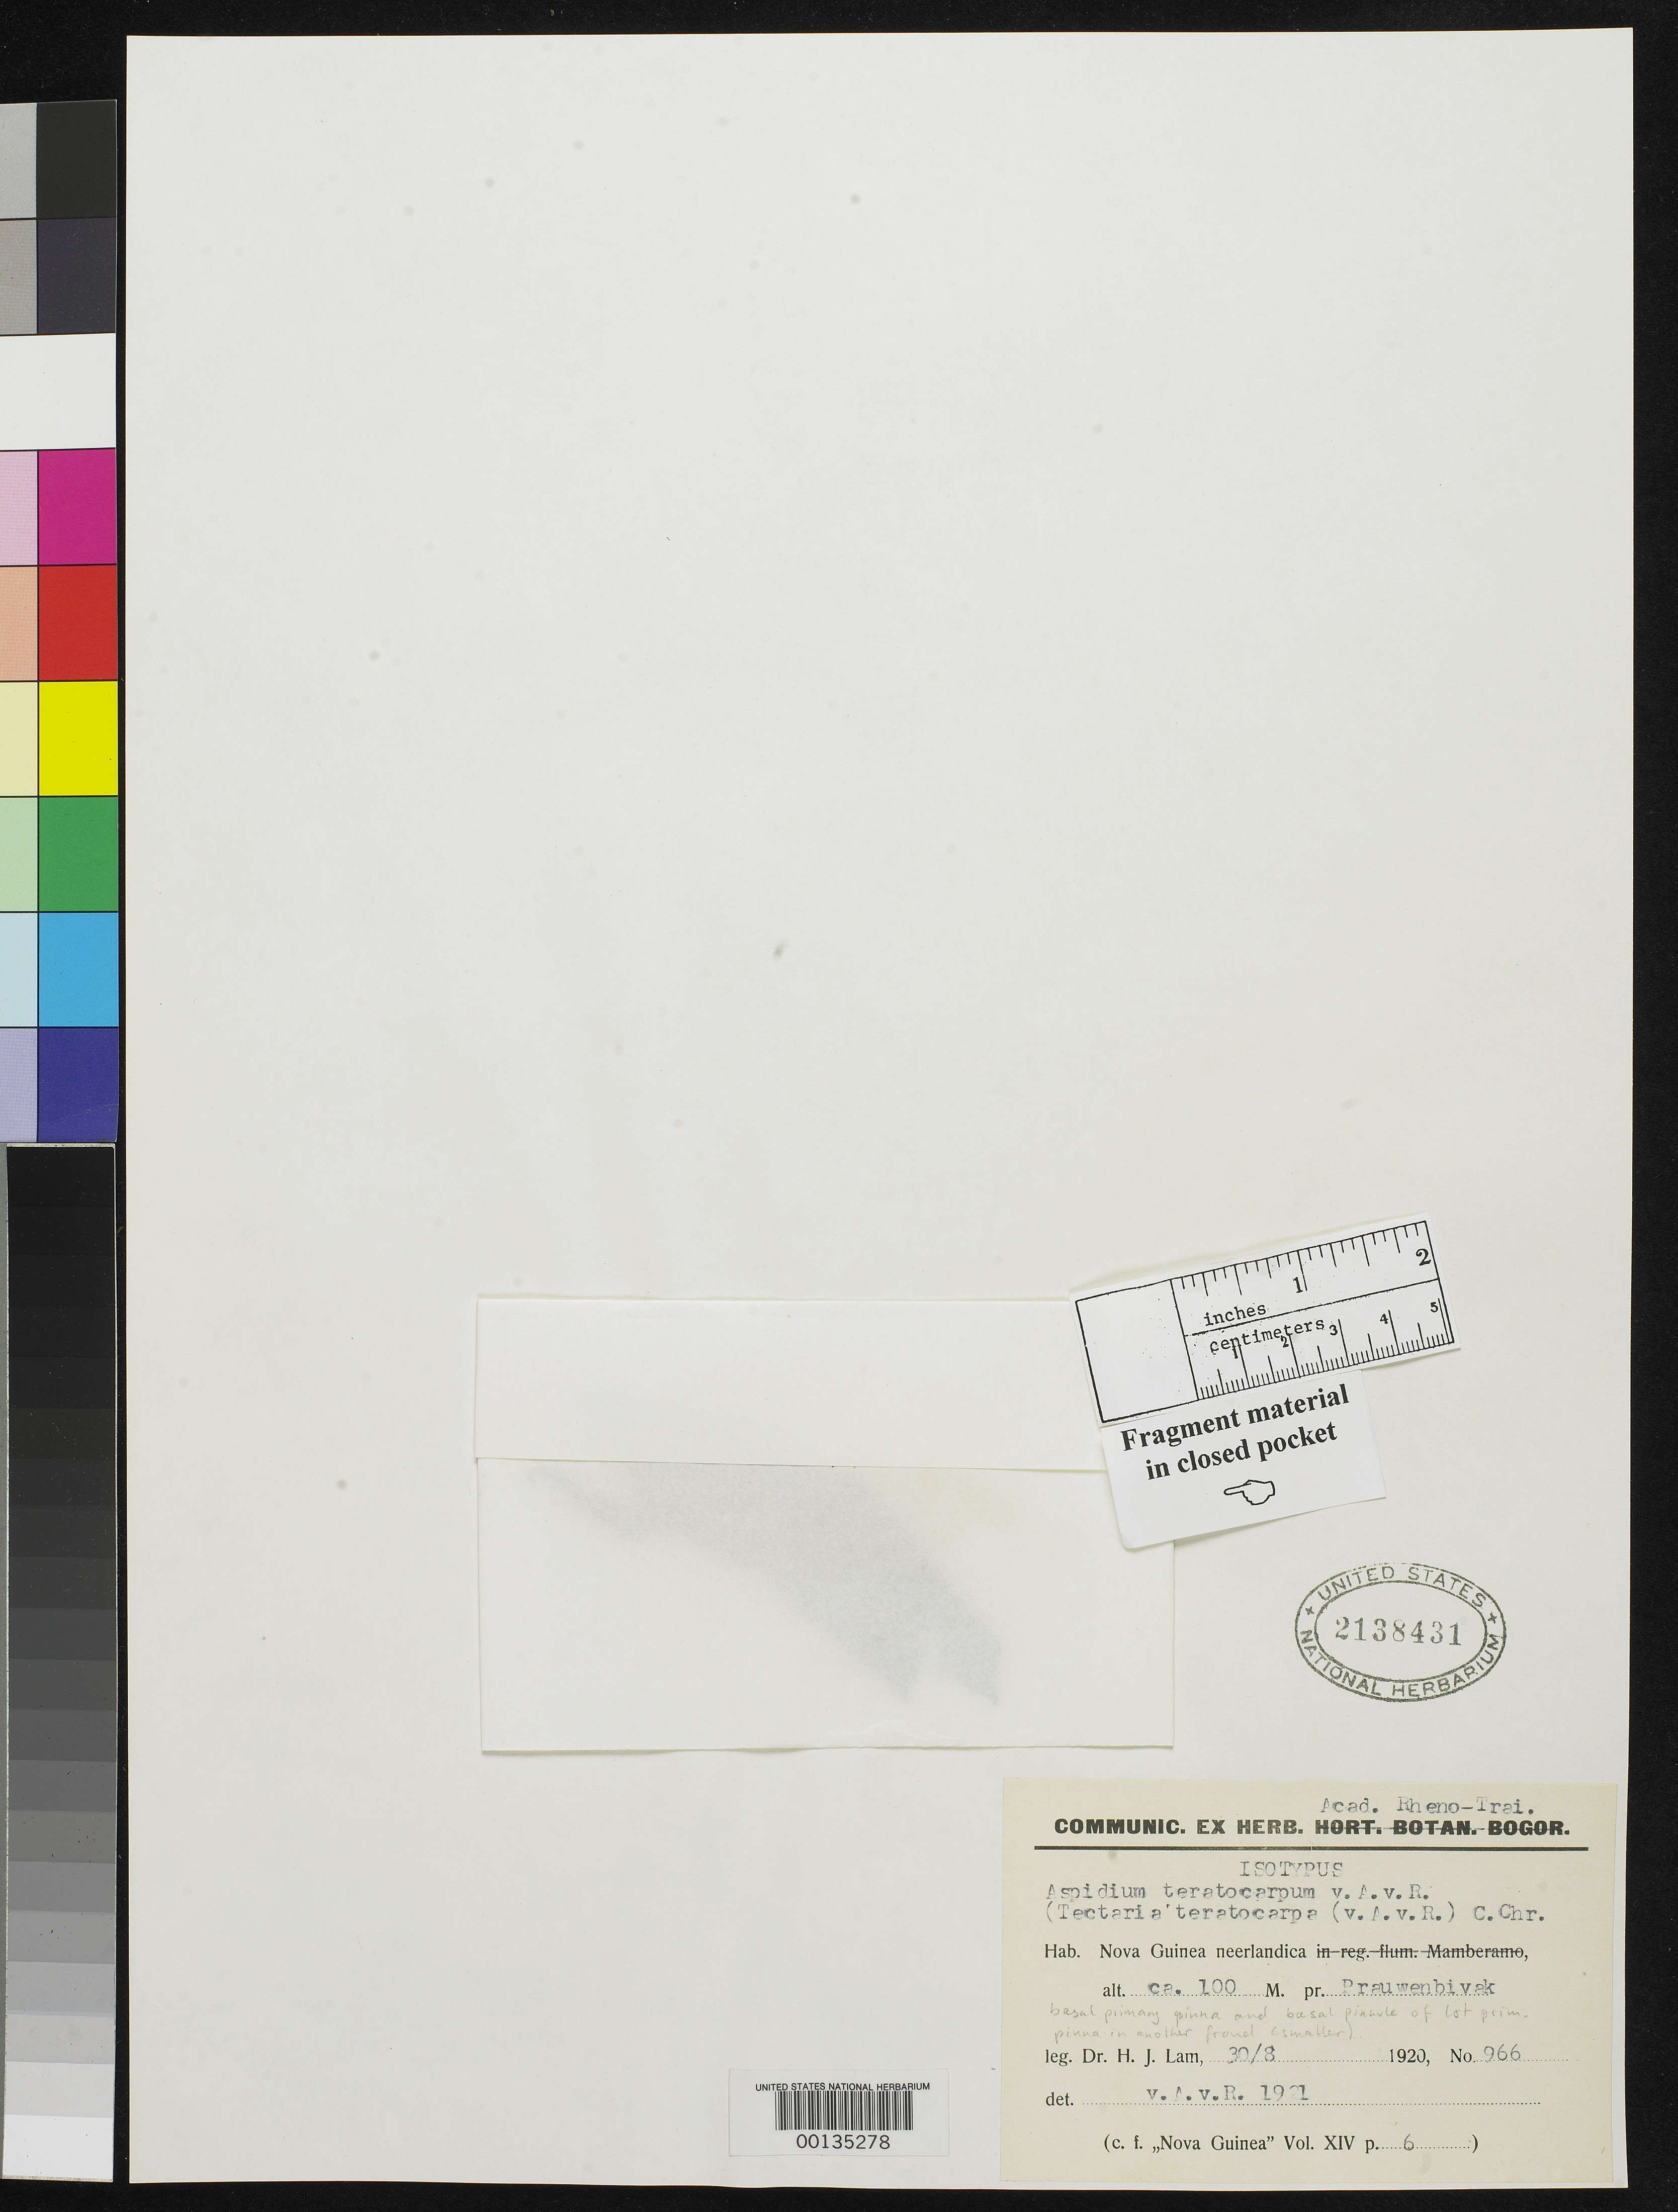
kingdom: Plantae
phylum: Tracheophyta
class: Polypodiopsida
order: Polypodiales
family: Tectariaceae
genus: Aspidium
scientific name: Aspidium teratocarpum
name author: Alderw.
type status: Isotype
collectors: H. J. Lam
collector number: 966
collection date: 1920-09-21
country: Indonesia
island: New Guinea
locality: Nova Guinea neerlandica, pr. Doormanrivier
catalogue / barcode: US 2138431